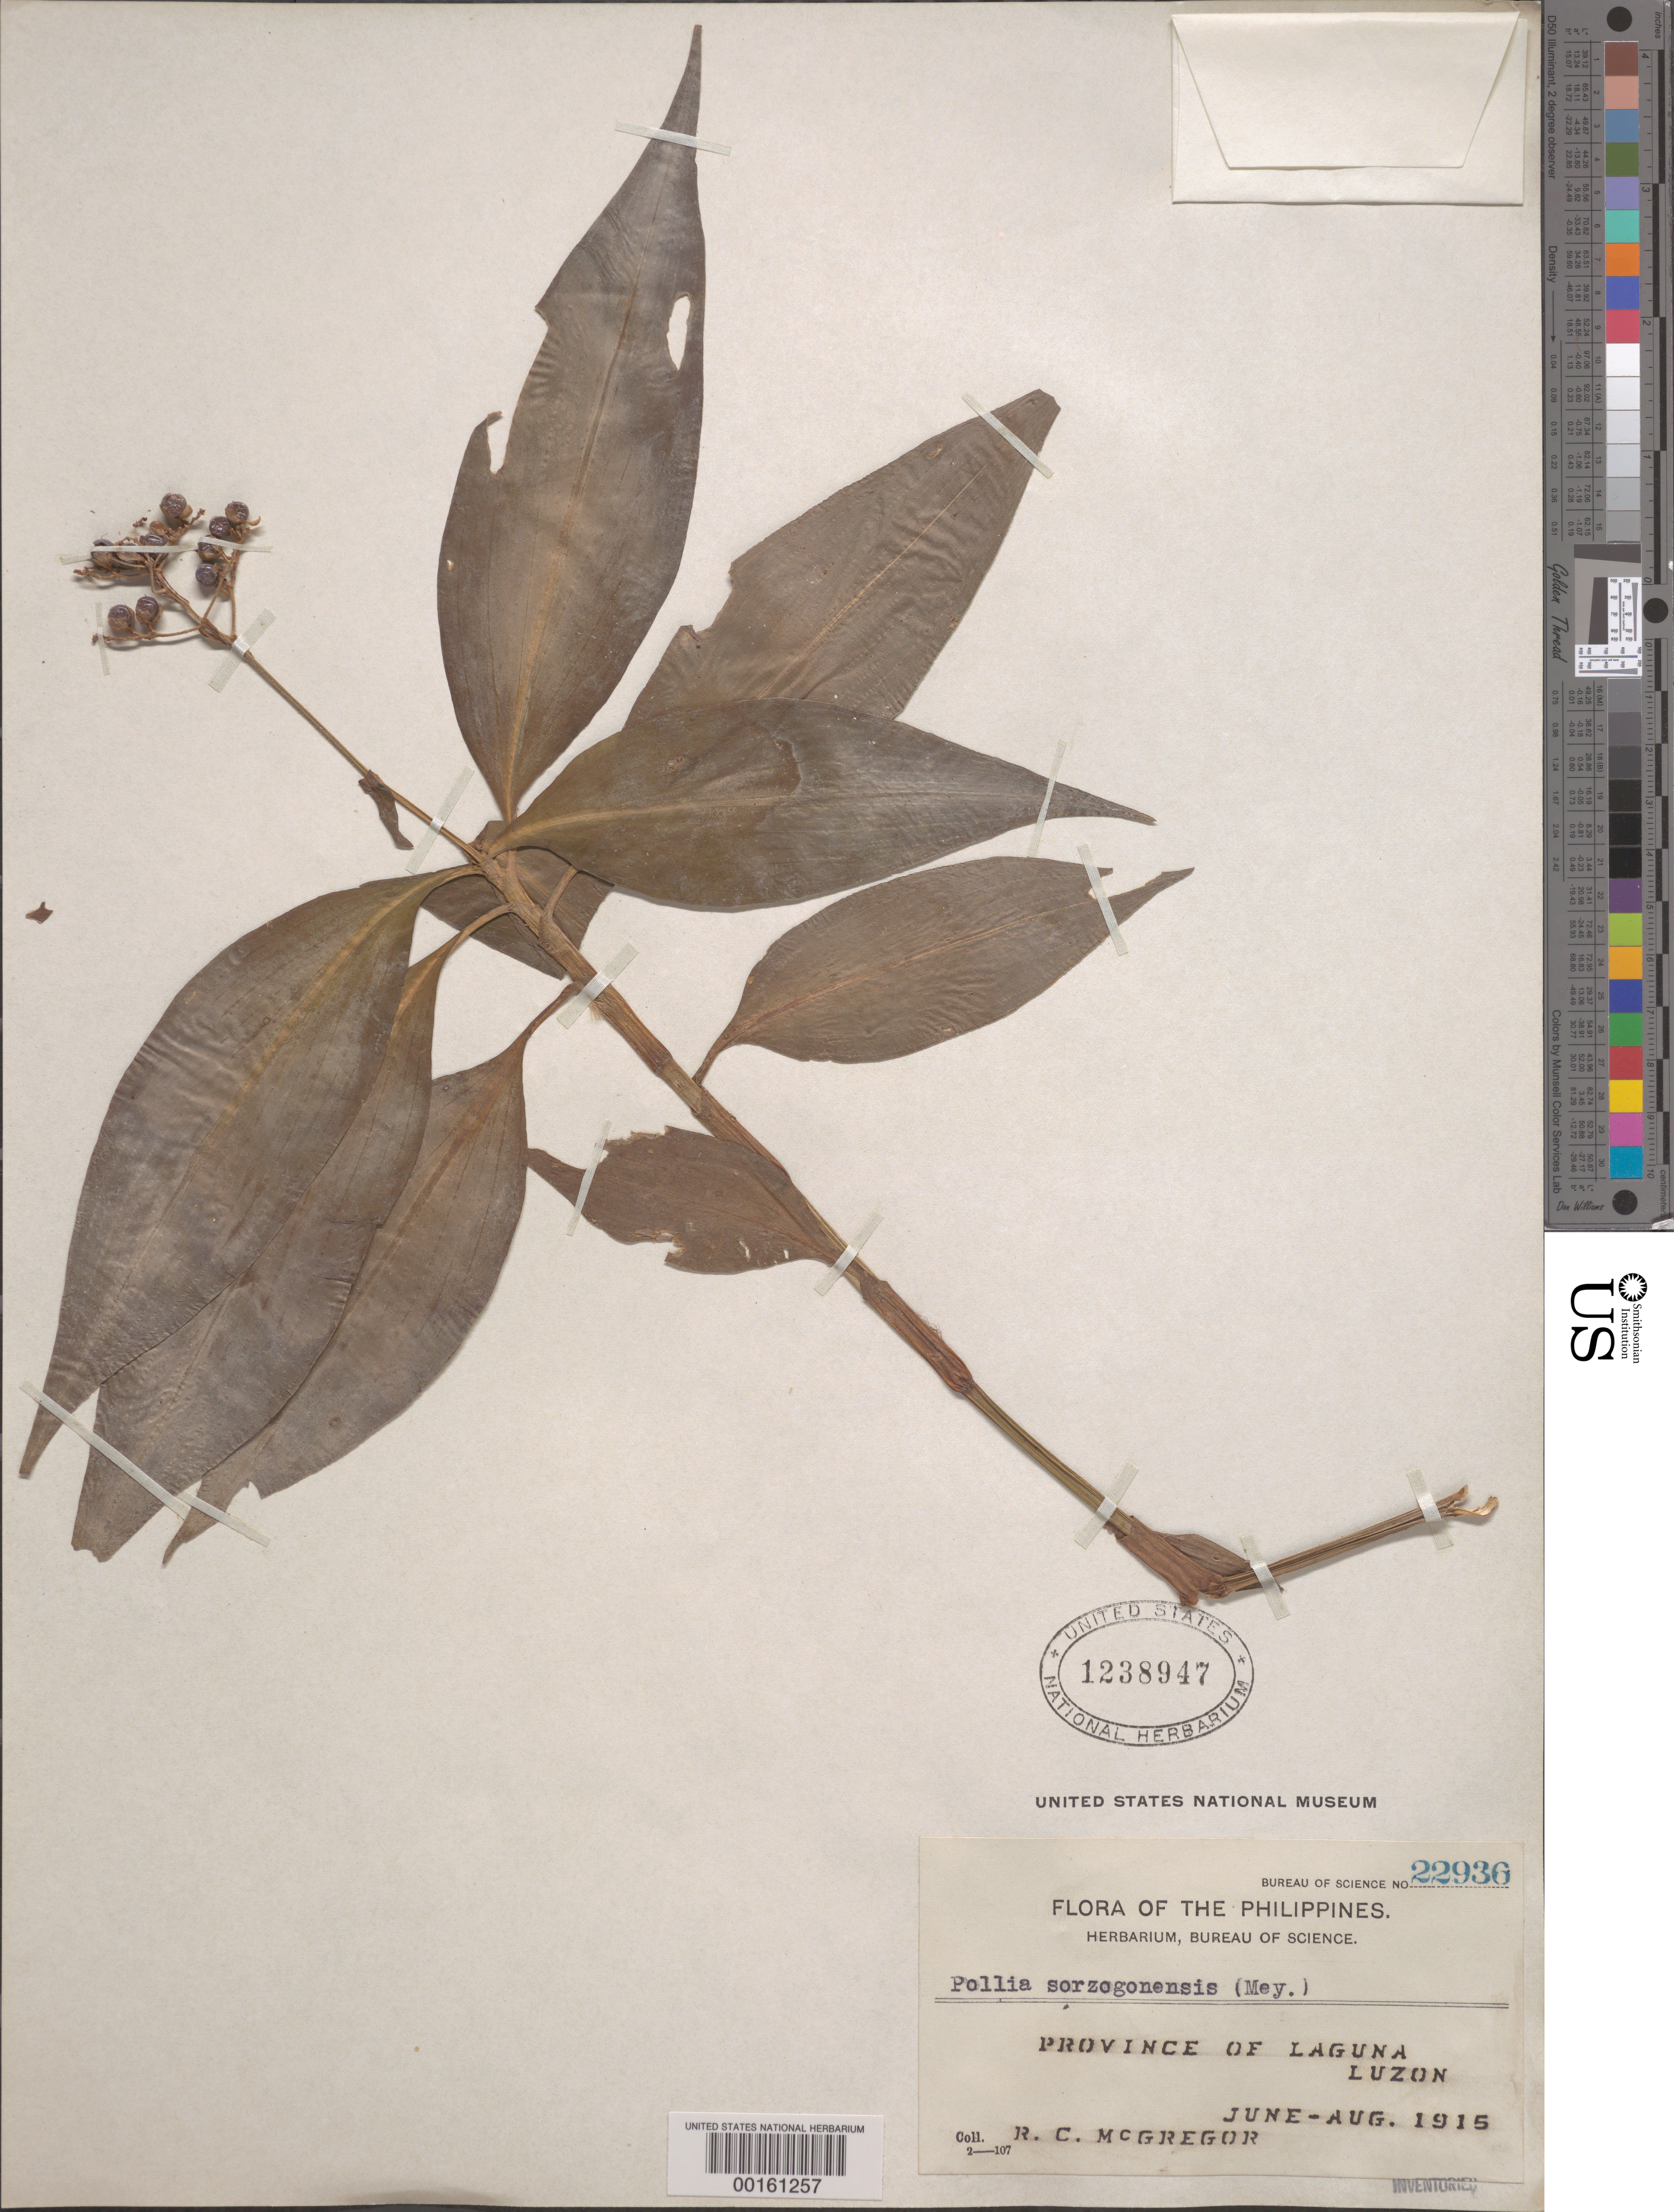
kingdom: Plantae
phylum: Tracheophyta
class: Liliopsida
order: Commelinales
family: Commelinaceae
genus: Pollia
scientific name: Pollia secundiflora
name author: (Blume) Bakh. f.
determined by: Strong, Mark T., (BOT), Smithsonian Institution - National Museum of Natural History (UNITED STATES)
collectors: R. C. McGregor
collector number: Bur. Sci. 22936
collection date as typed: Jun 1915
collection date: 1915-06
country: Philippines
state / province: Calabarzon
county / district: Laguna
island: Luzon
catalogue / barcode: US 1238947